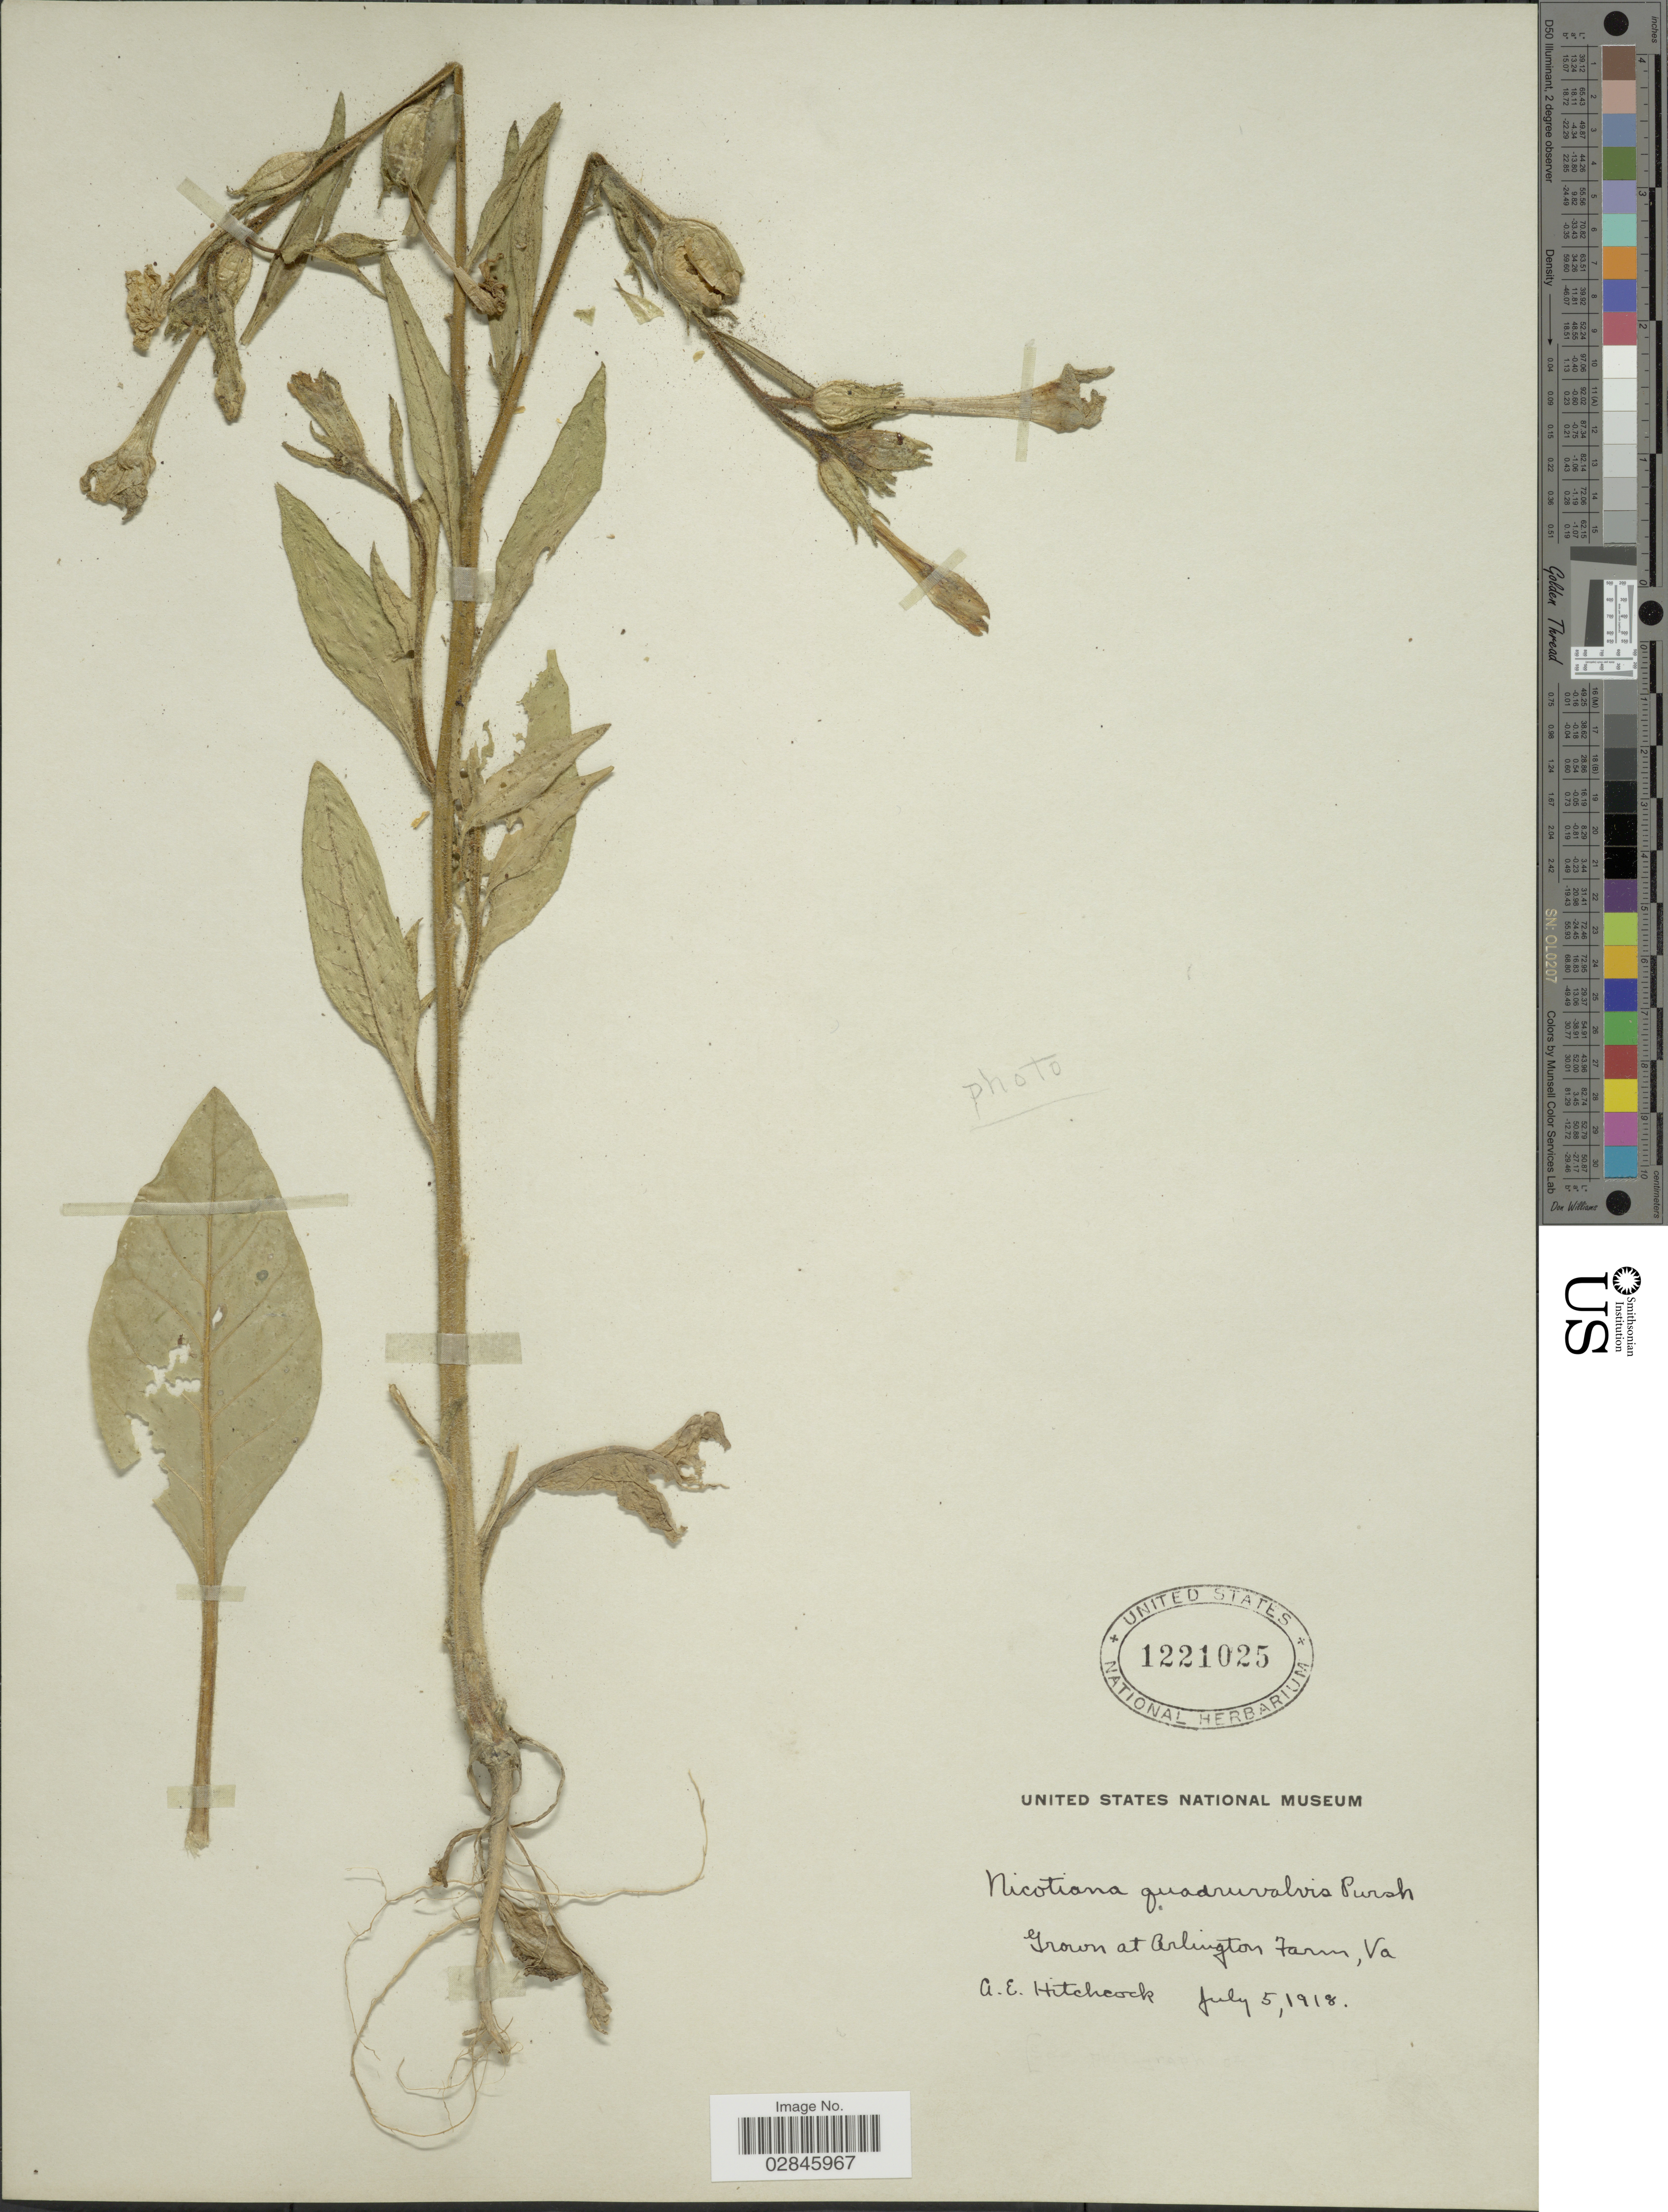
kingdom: Plantae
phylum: Tracheophyta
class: Magnoliopsida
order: Solanales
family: Solanaceae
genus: Nicotiana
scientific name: Nicotiana quadrivalvis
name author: Pursh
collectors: A. Hitchcock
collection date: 1918-07-05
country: United States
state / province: Virginia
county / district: Arlington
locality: At Arlington Farm.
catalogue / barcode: US 1221025